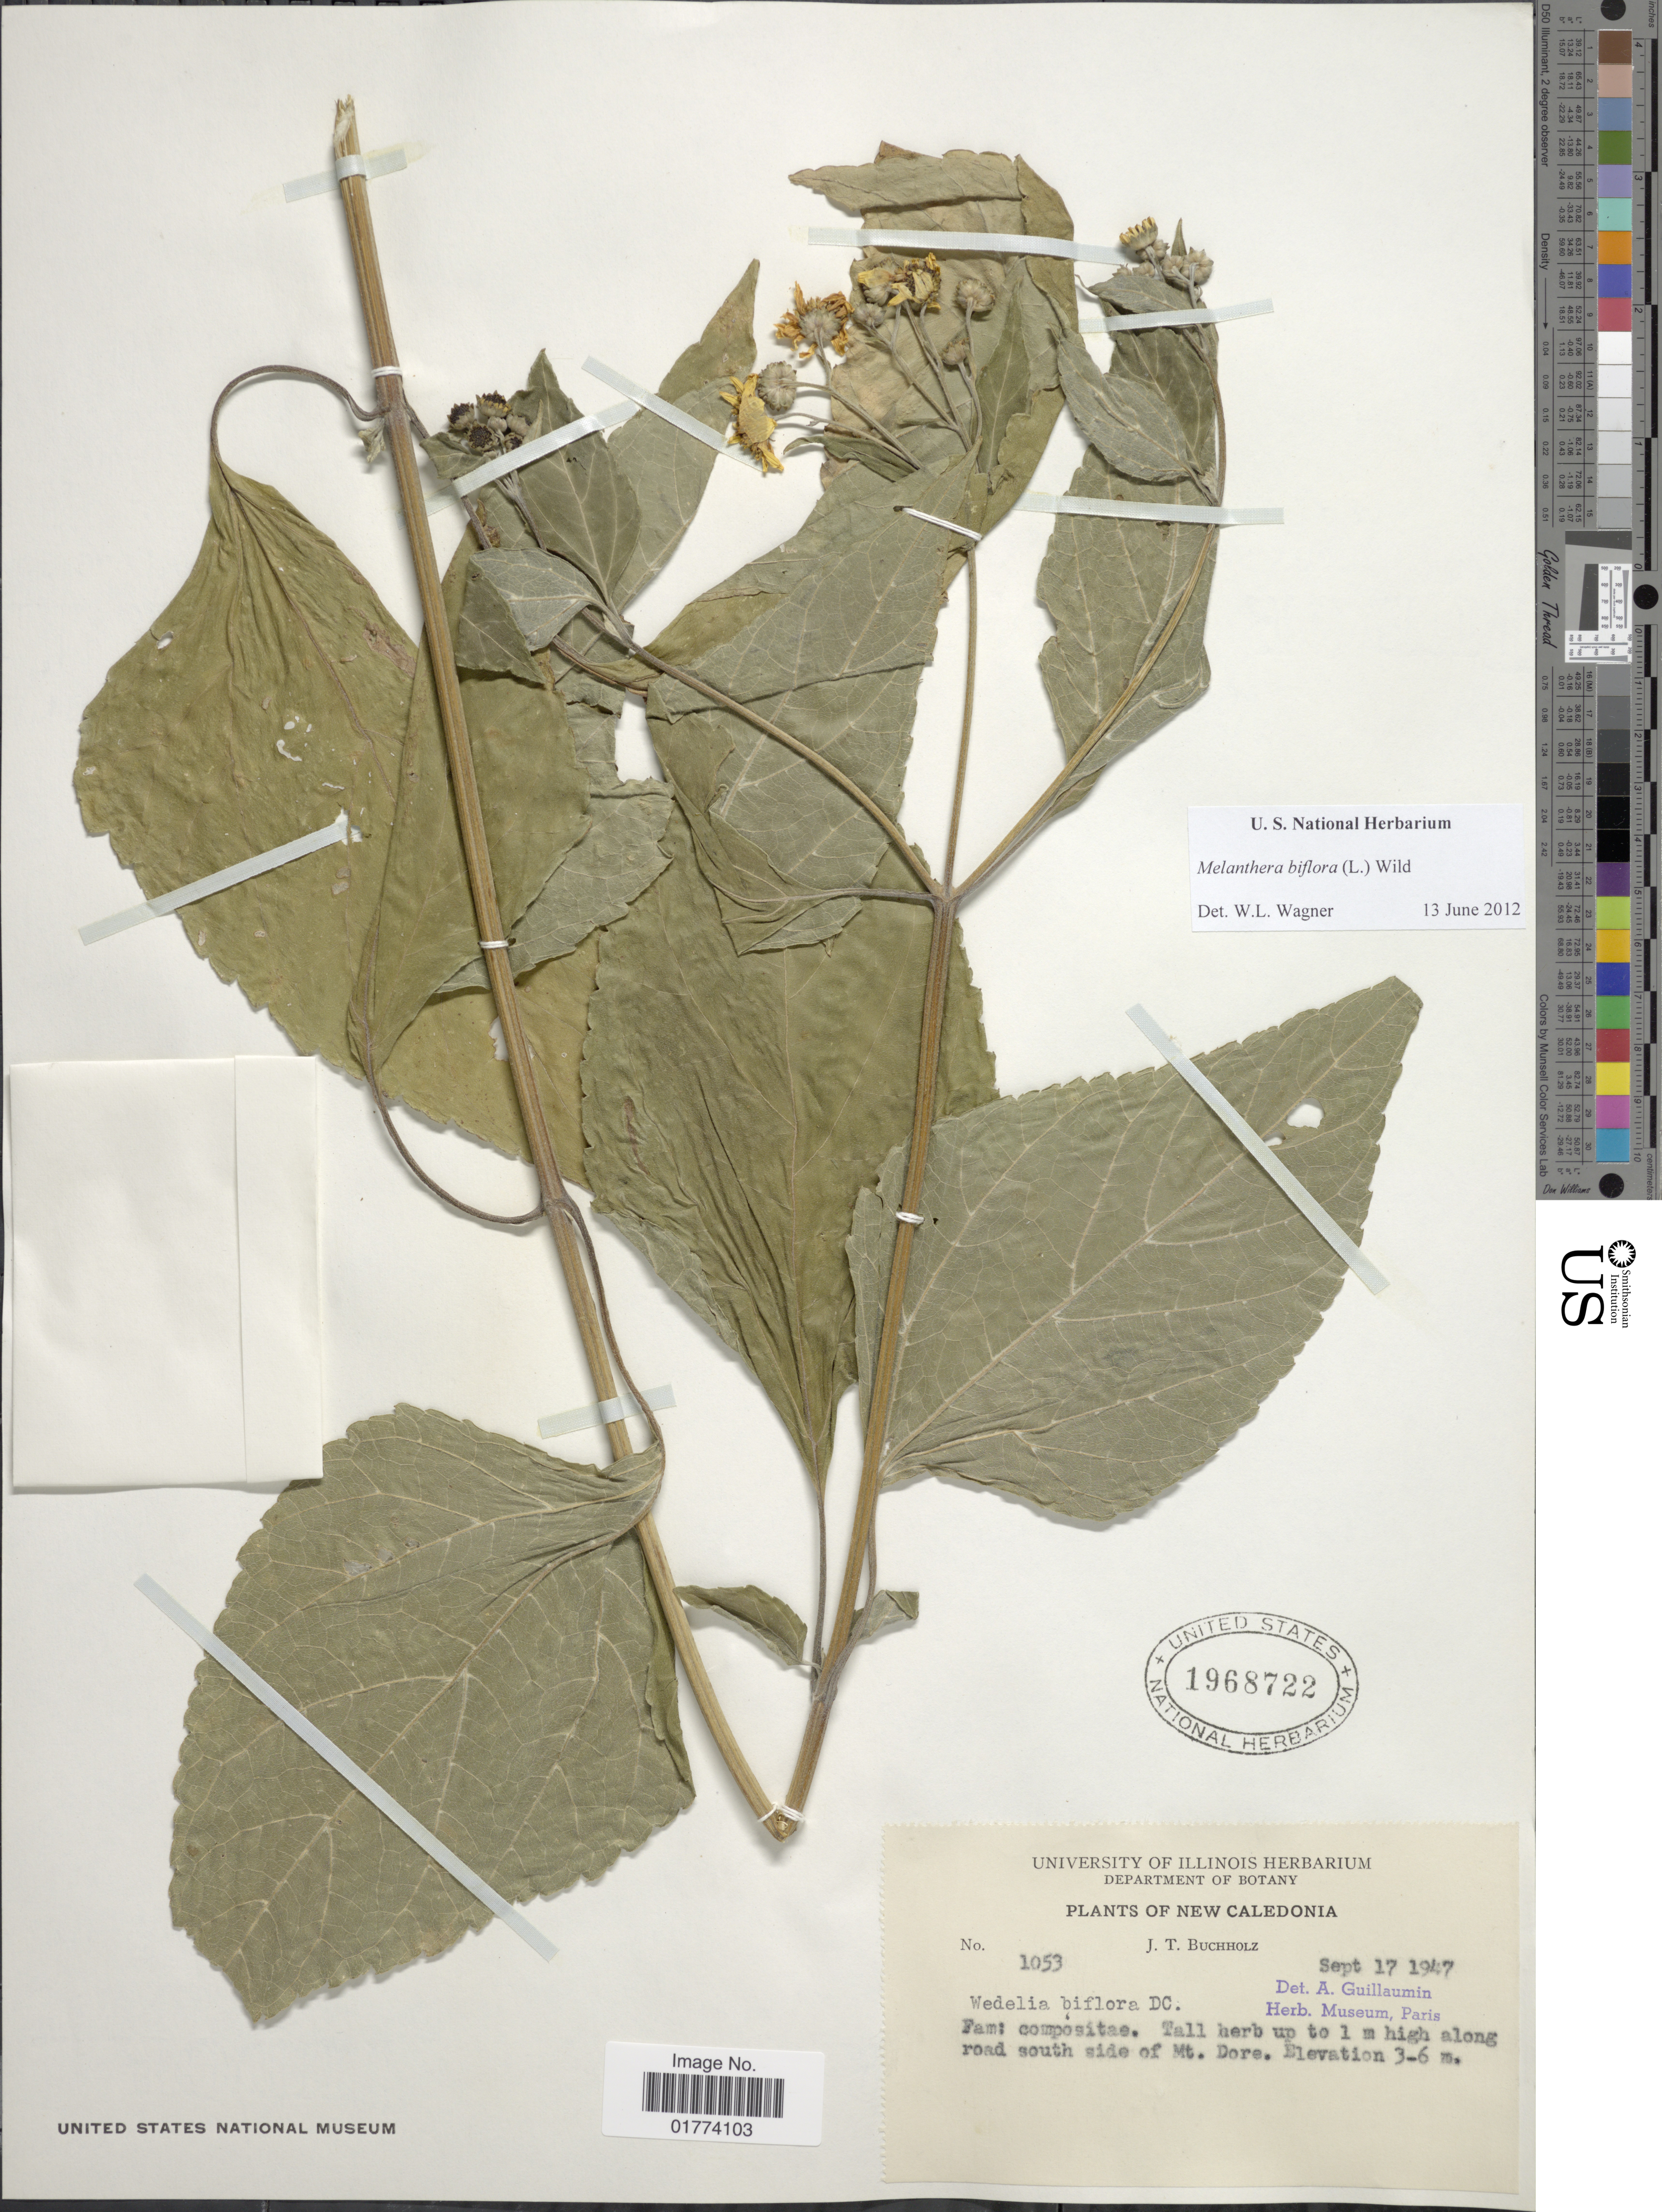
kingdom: Plantae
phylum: Tracheophyta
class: Magnoliopsida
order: Asterales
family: Asteraceae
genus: Wollastonia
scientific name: Wollastonia biflora var. biflora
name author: (L.) DC.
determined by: Wagner, W. L., (BOT), Smithsonian Institution - National Museum of Natural History (UNITED STATES)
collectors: J. T. Buchholz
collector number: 1053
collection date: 1947-09-17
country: New Caledonia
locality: Up to 1 m high along road south side of mt. Dore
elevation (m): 3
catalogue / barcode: US 1968722